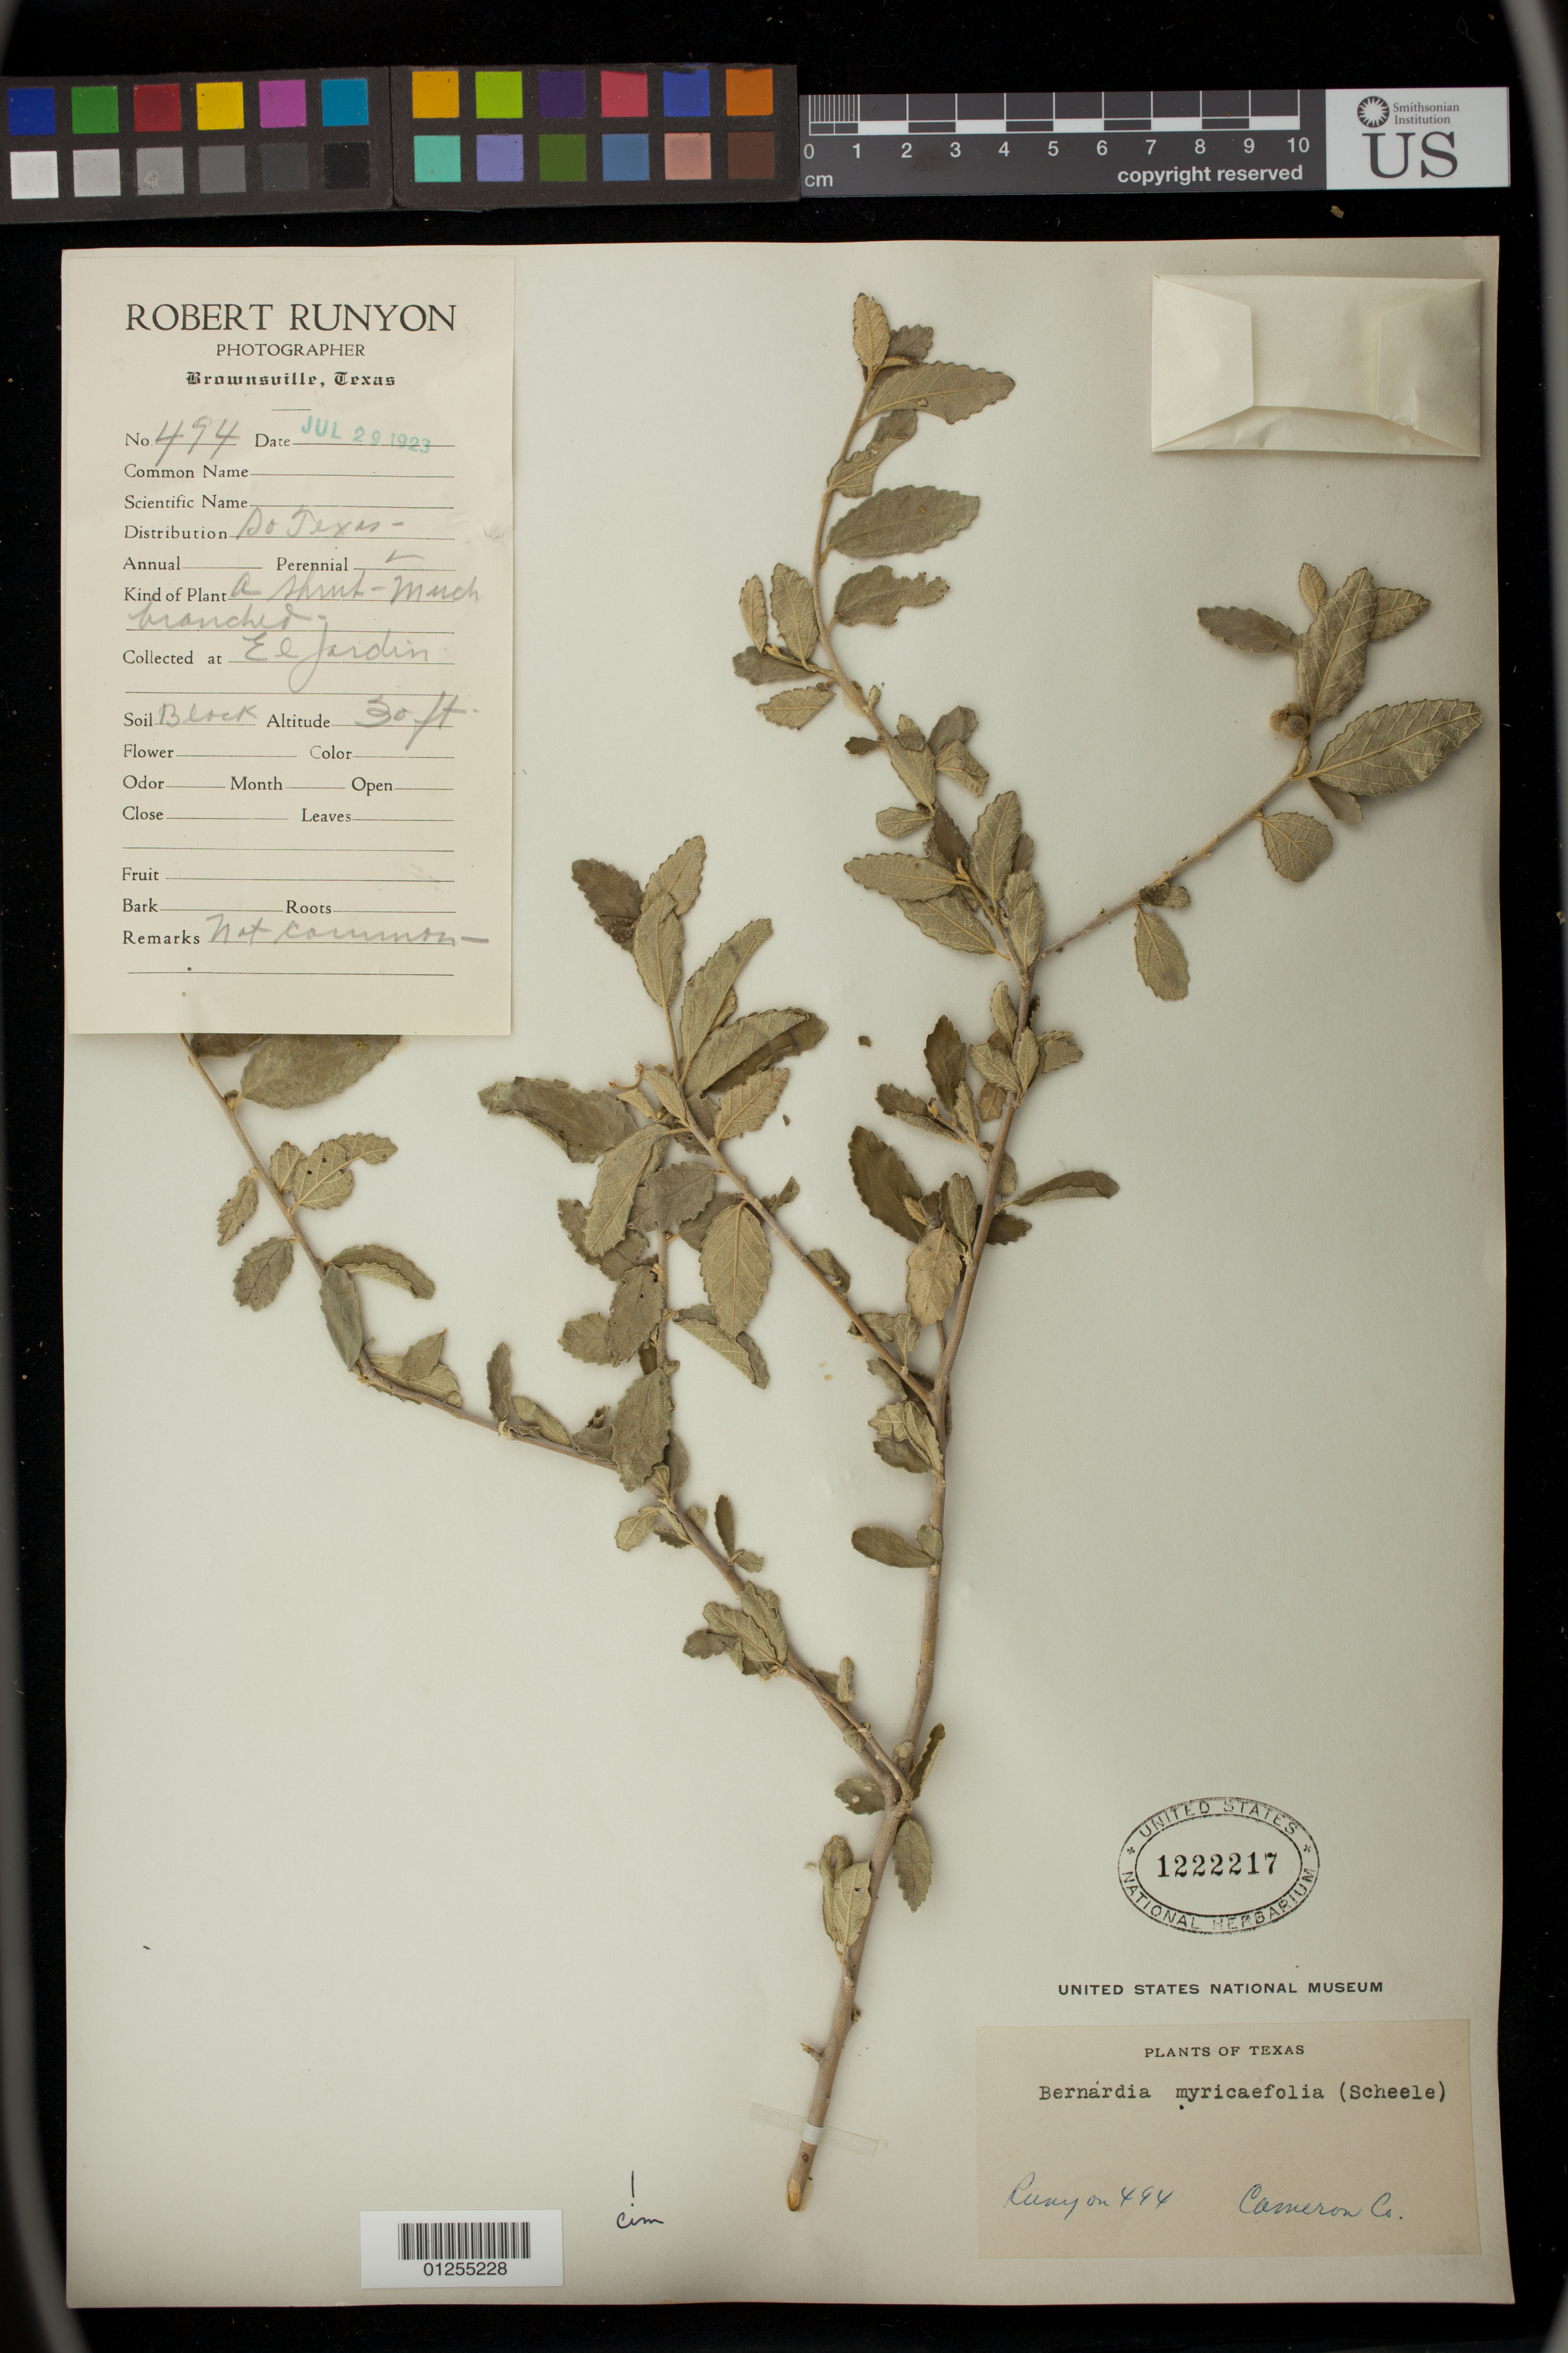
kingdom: Plantae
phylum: Tracheophyta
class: Magnoliopsida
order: Malpighiales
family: Euphorbiaceae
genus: Bernardia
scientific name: Bernardia myricifolia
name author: (Scheele) S. Watson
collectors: R. Runyan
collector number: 494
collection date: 1923-07-29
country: United States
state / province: Texas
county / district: Cameron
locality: El Jardin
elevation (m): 9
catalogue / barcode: US 1222217